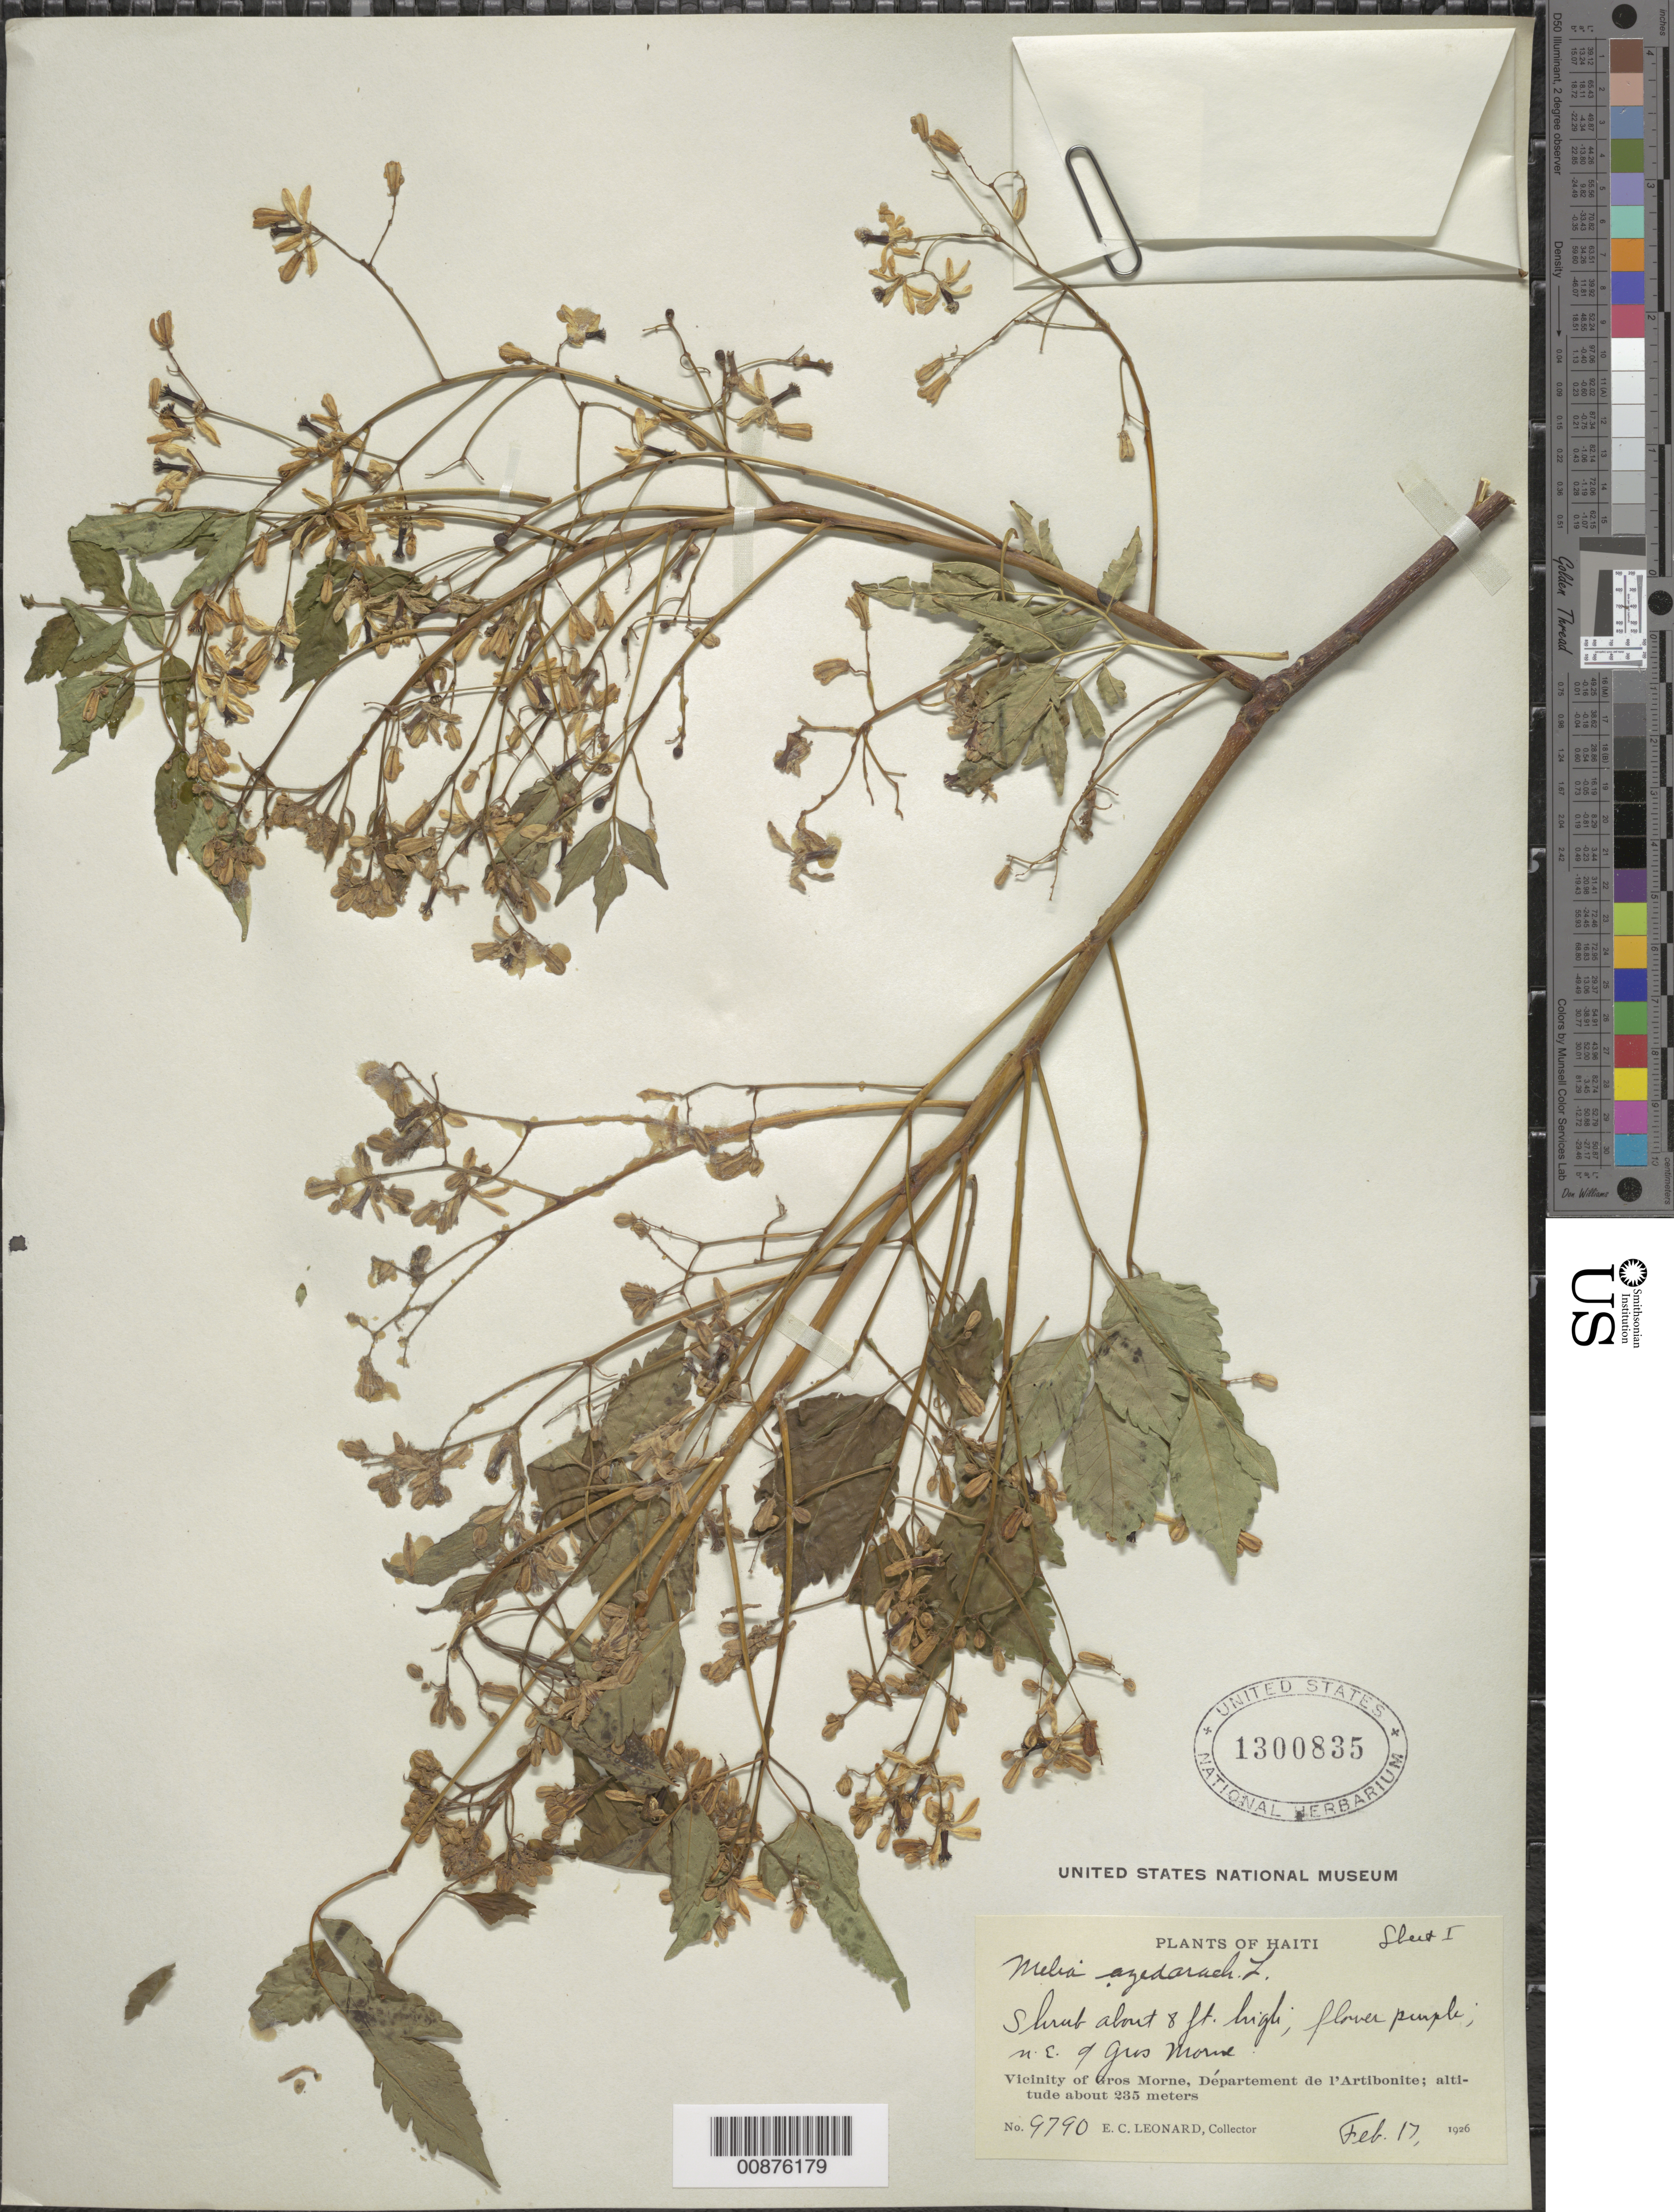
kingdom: Plantae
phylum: Tracheophyta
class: Magnoliopsida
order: Sapindales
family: Meliaceae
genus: Melia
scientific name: Melia azedarach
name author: L.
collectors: E. C. Leonard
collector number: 9790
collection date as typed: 17 Feb 1926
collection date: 1926-02-17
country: Haiti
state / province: Artibonite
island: Hispaniola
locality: Vicinity of Gros Morne, NE of town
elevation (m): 235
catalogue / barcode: US 1300835